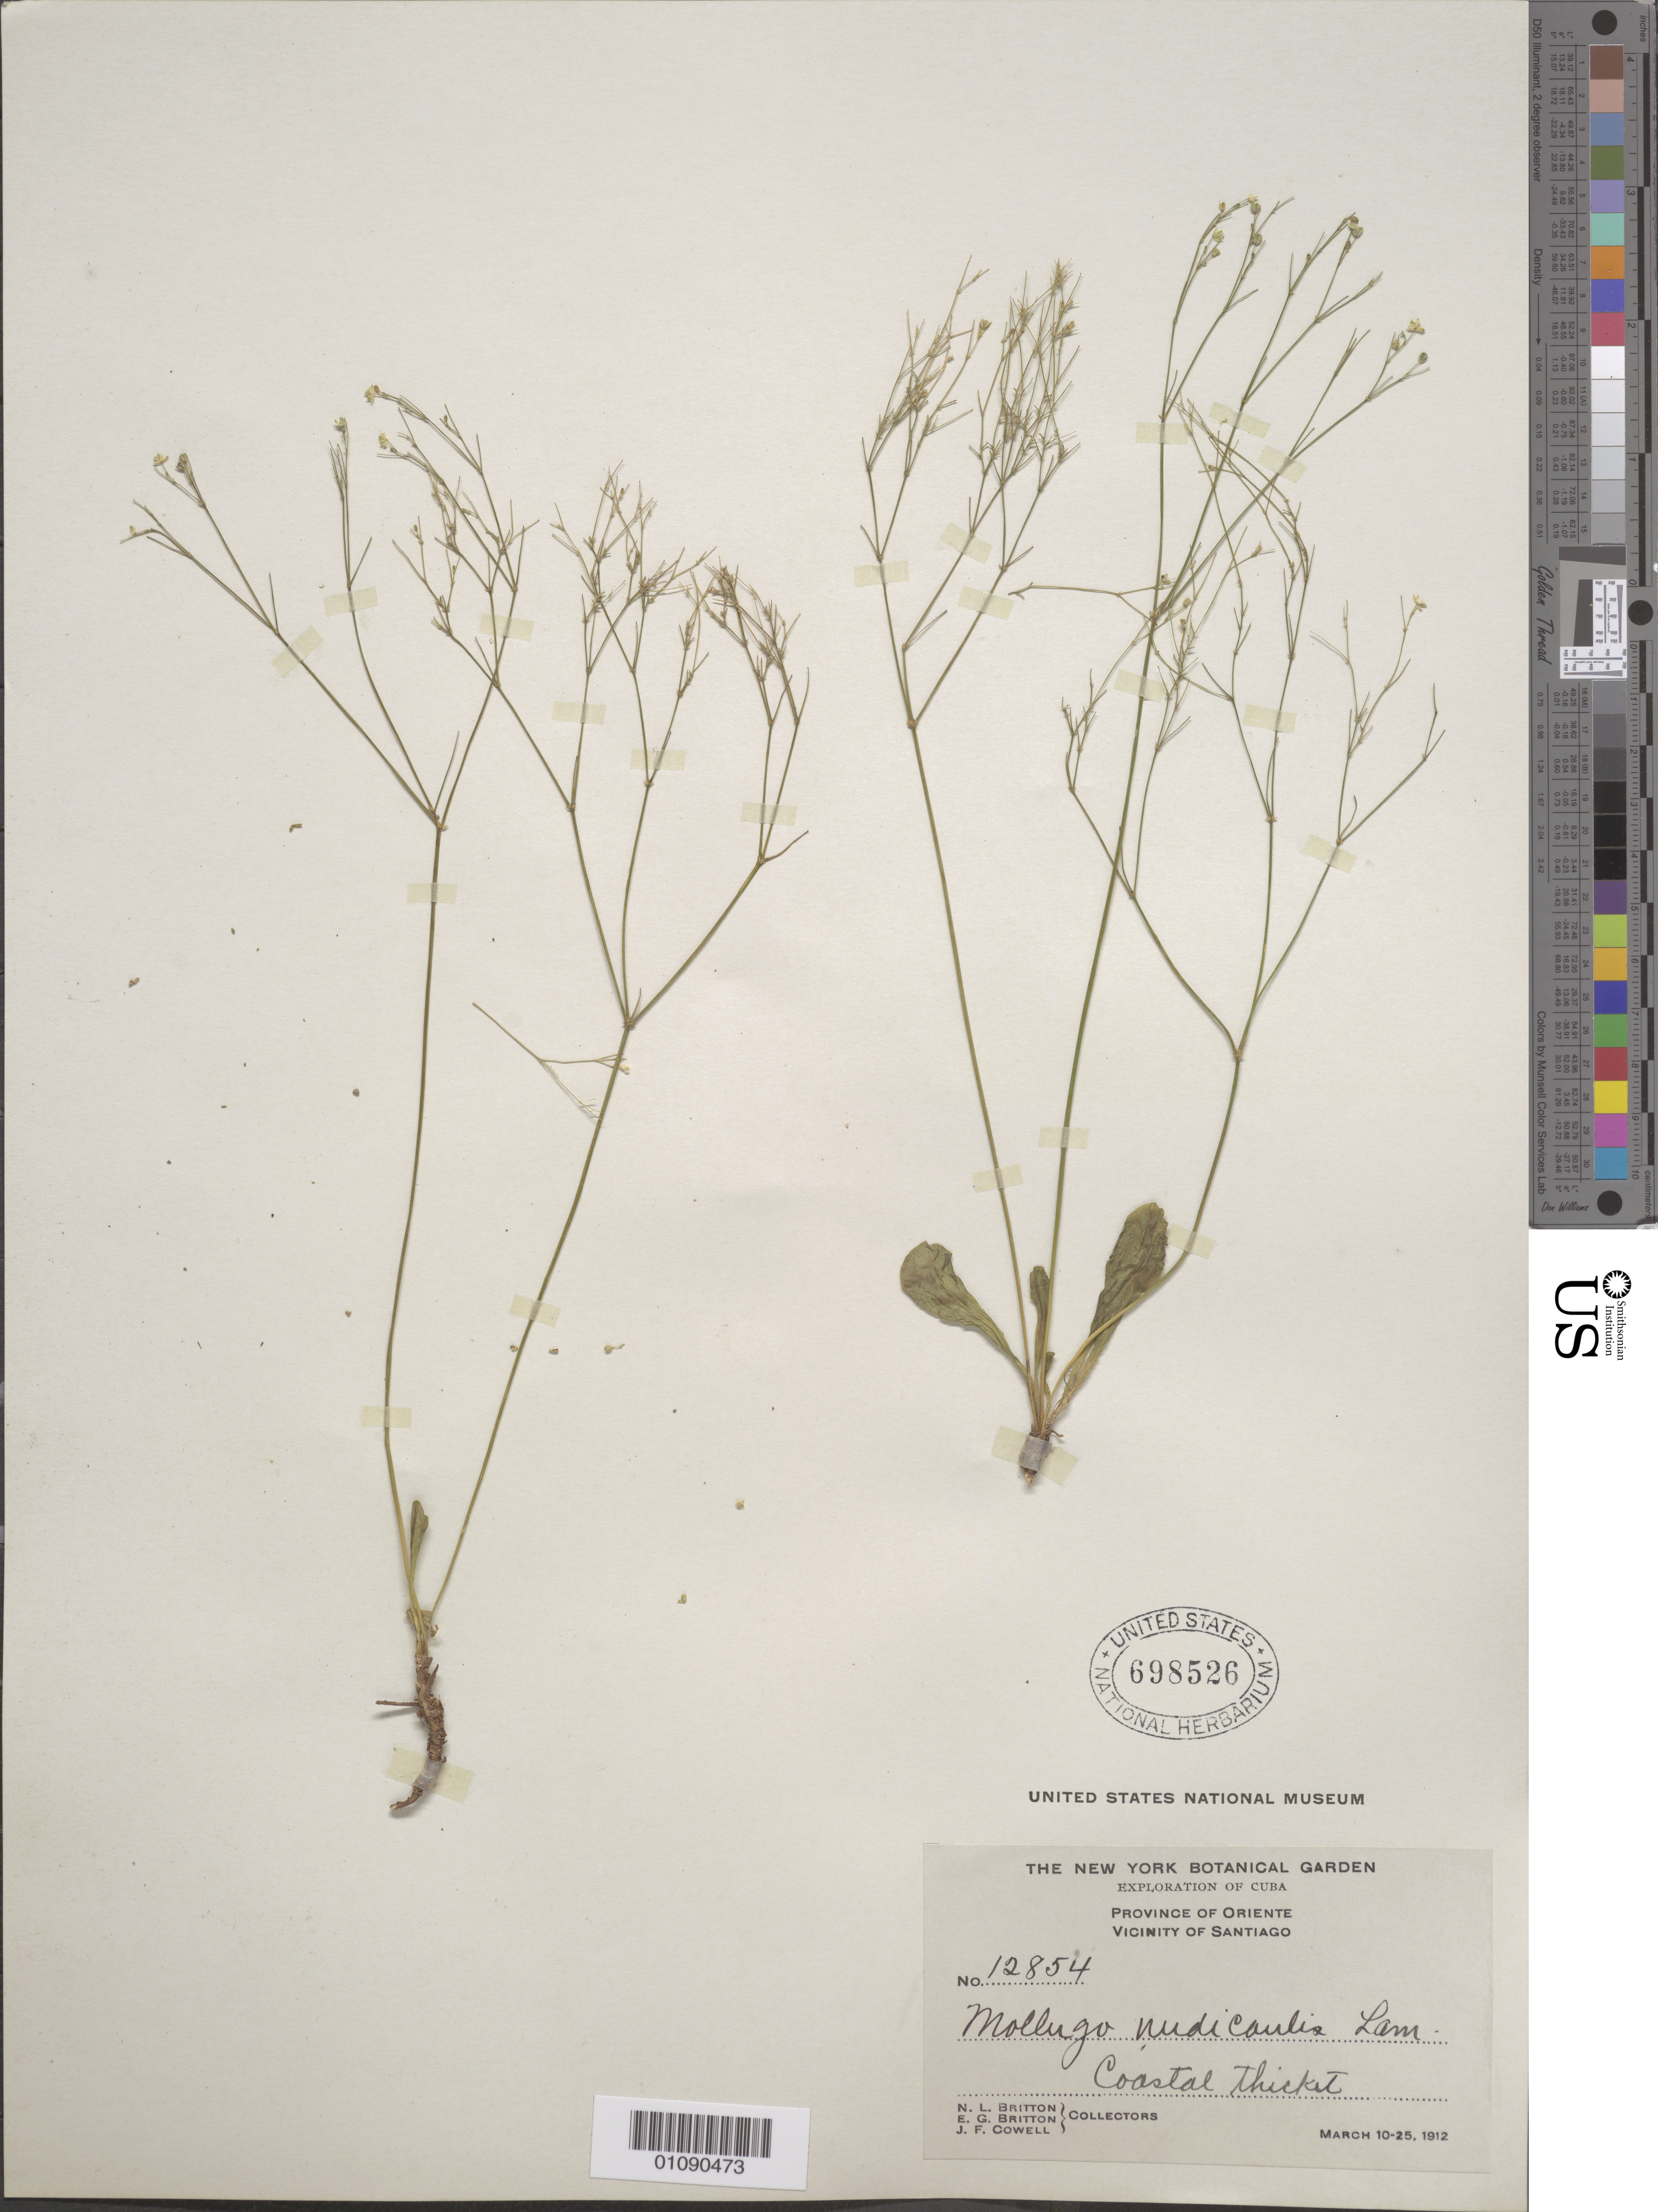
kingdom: Plantae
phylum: Tracheophyta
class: Magnoliopsida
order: Caryophyllales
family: Molluginaceae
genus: Paramollugo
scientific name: Paramollugo spathulata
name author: (Sw.) Sukhor.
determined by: Strong, Mark T., (BOT), Smithsonian Institution - National Museum of Natural History (UNITED STATES)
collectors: N. Britton, E. G. Britton & J. F. Cowell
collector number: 12854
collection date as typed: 10 Mar 1912 to 25 Mar 1912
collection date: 1912-03-10/1912-03-25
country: Cuba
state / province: Santiago de Cuba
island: Cuba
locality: Vicinity of Santiago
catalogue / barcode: US 698526